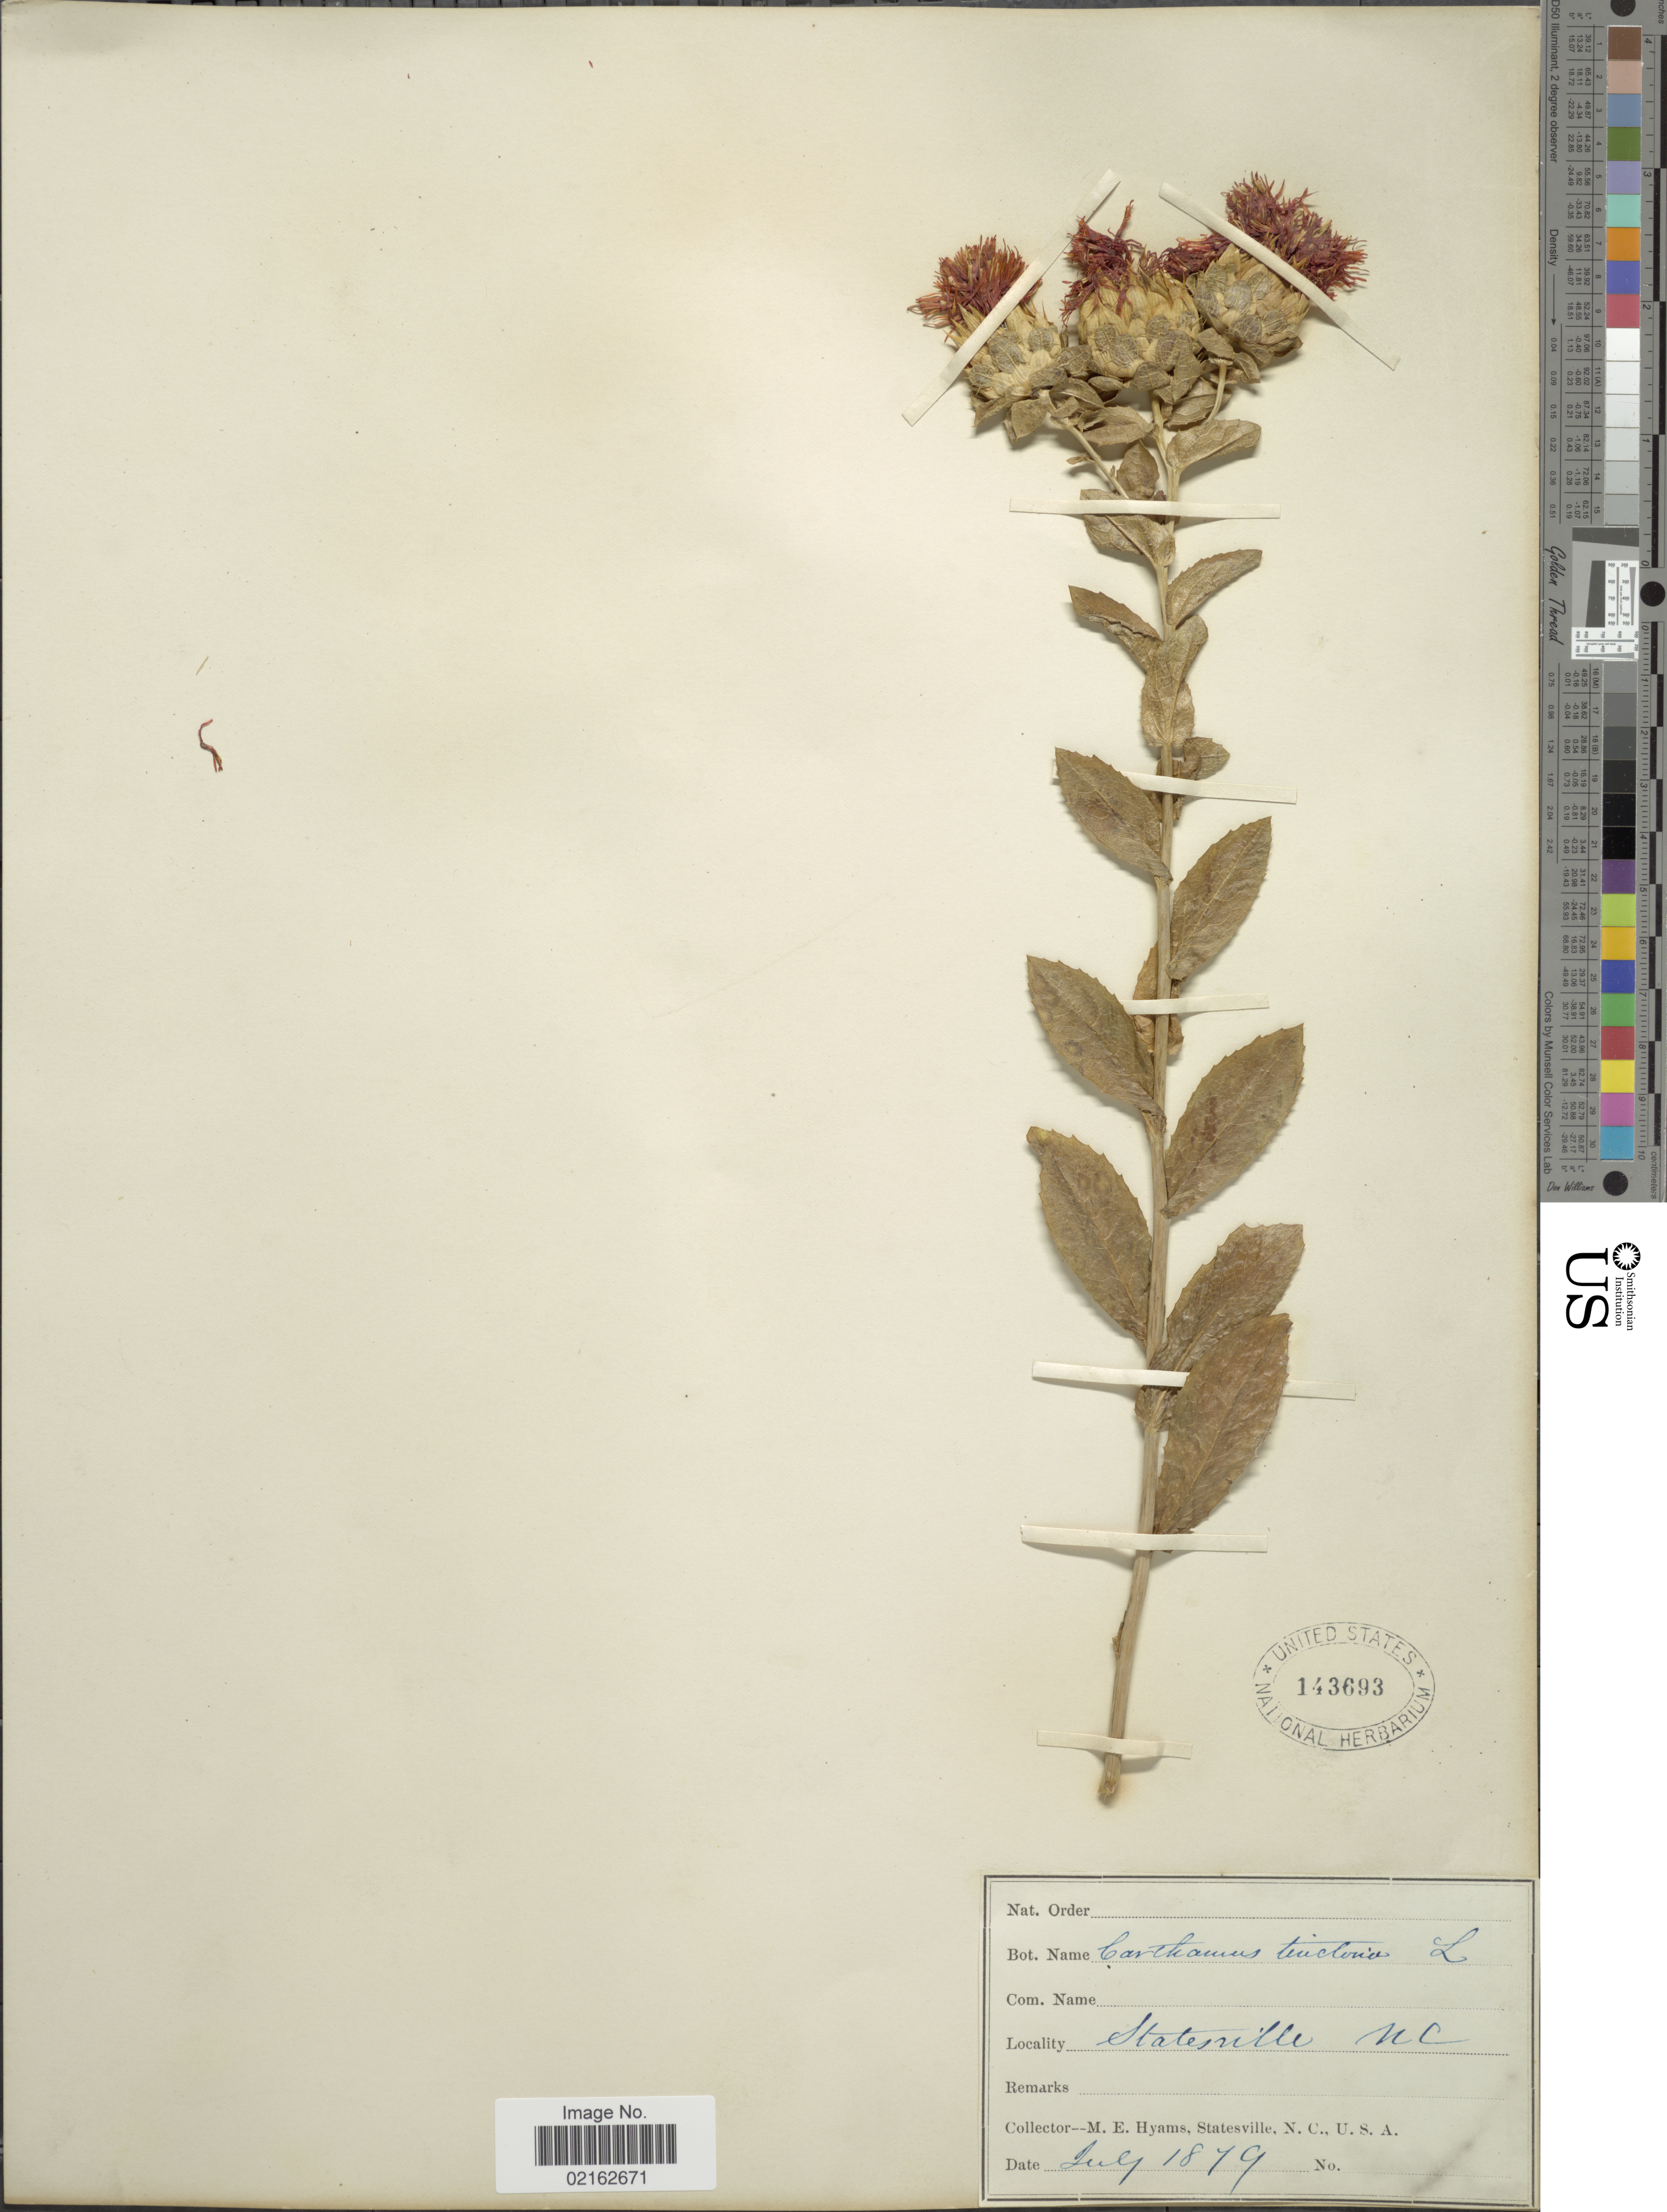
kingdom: Plantae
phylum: Tracheophyta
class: Magnoliopsida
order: Asterales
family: Asteraceae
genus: Carthamus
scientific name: Carthamus tinctorius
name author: L.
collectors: M. E. Hyams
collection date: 1879-07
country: United States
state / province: North Carolina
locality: Statesville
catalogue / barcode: US 143693